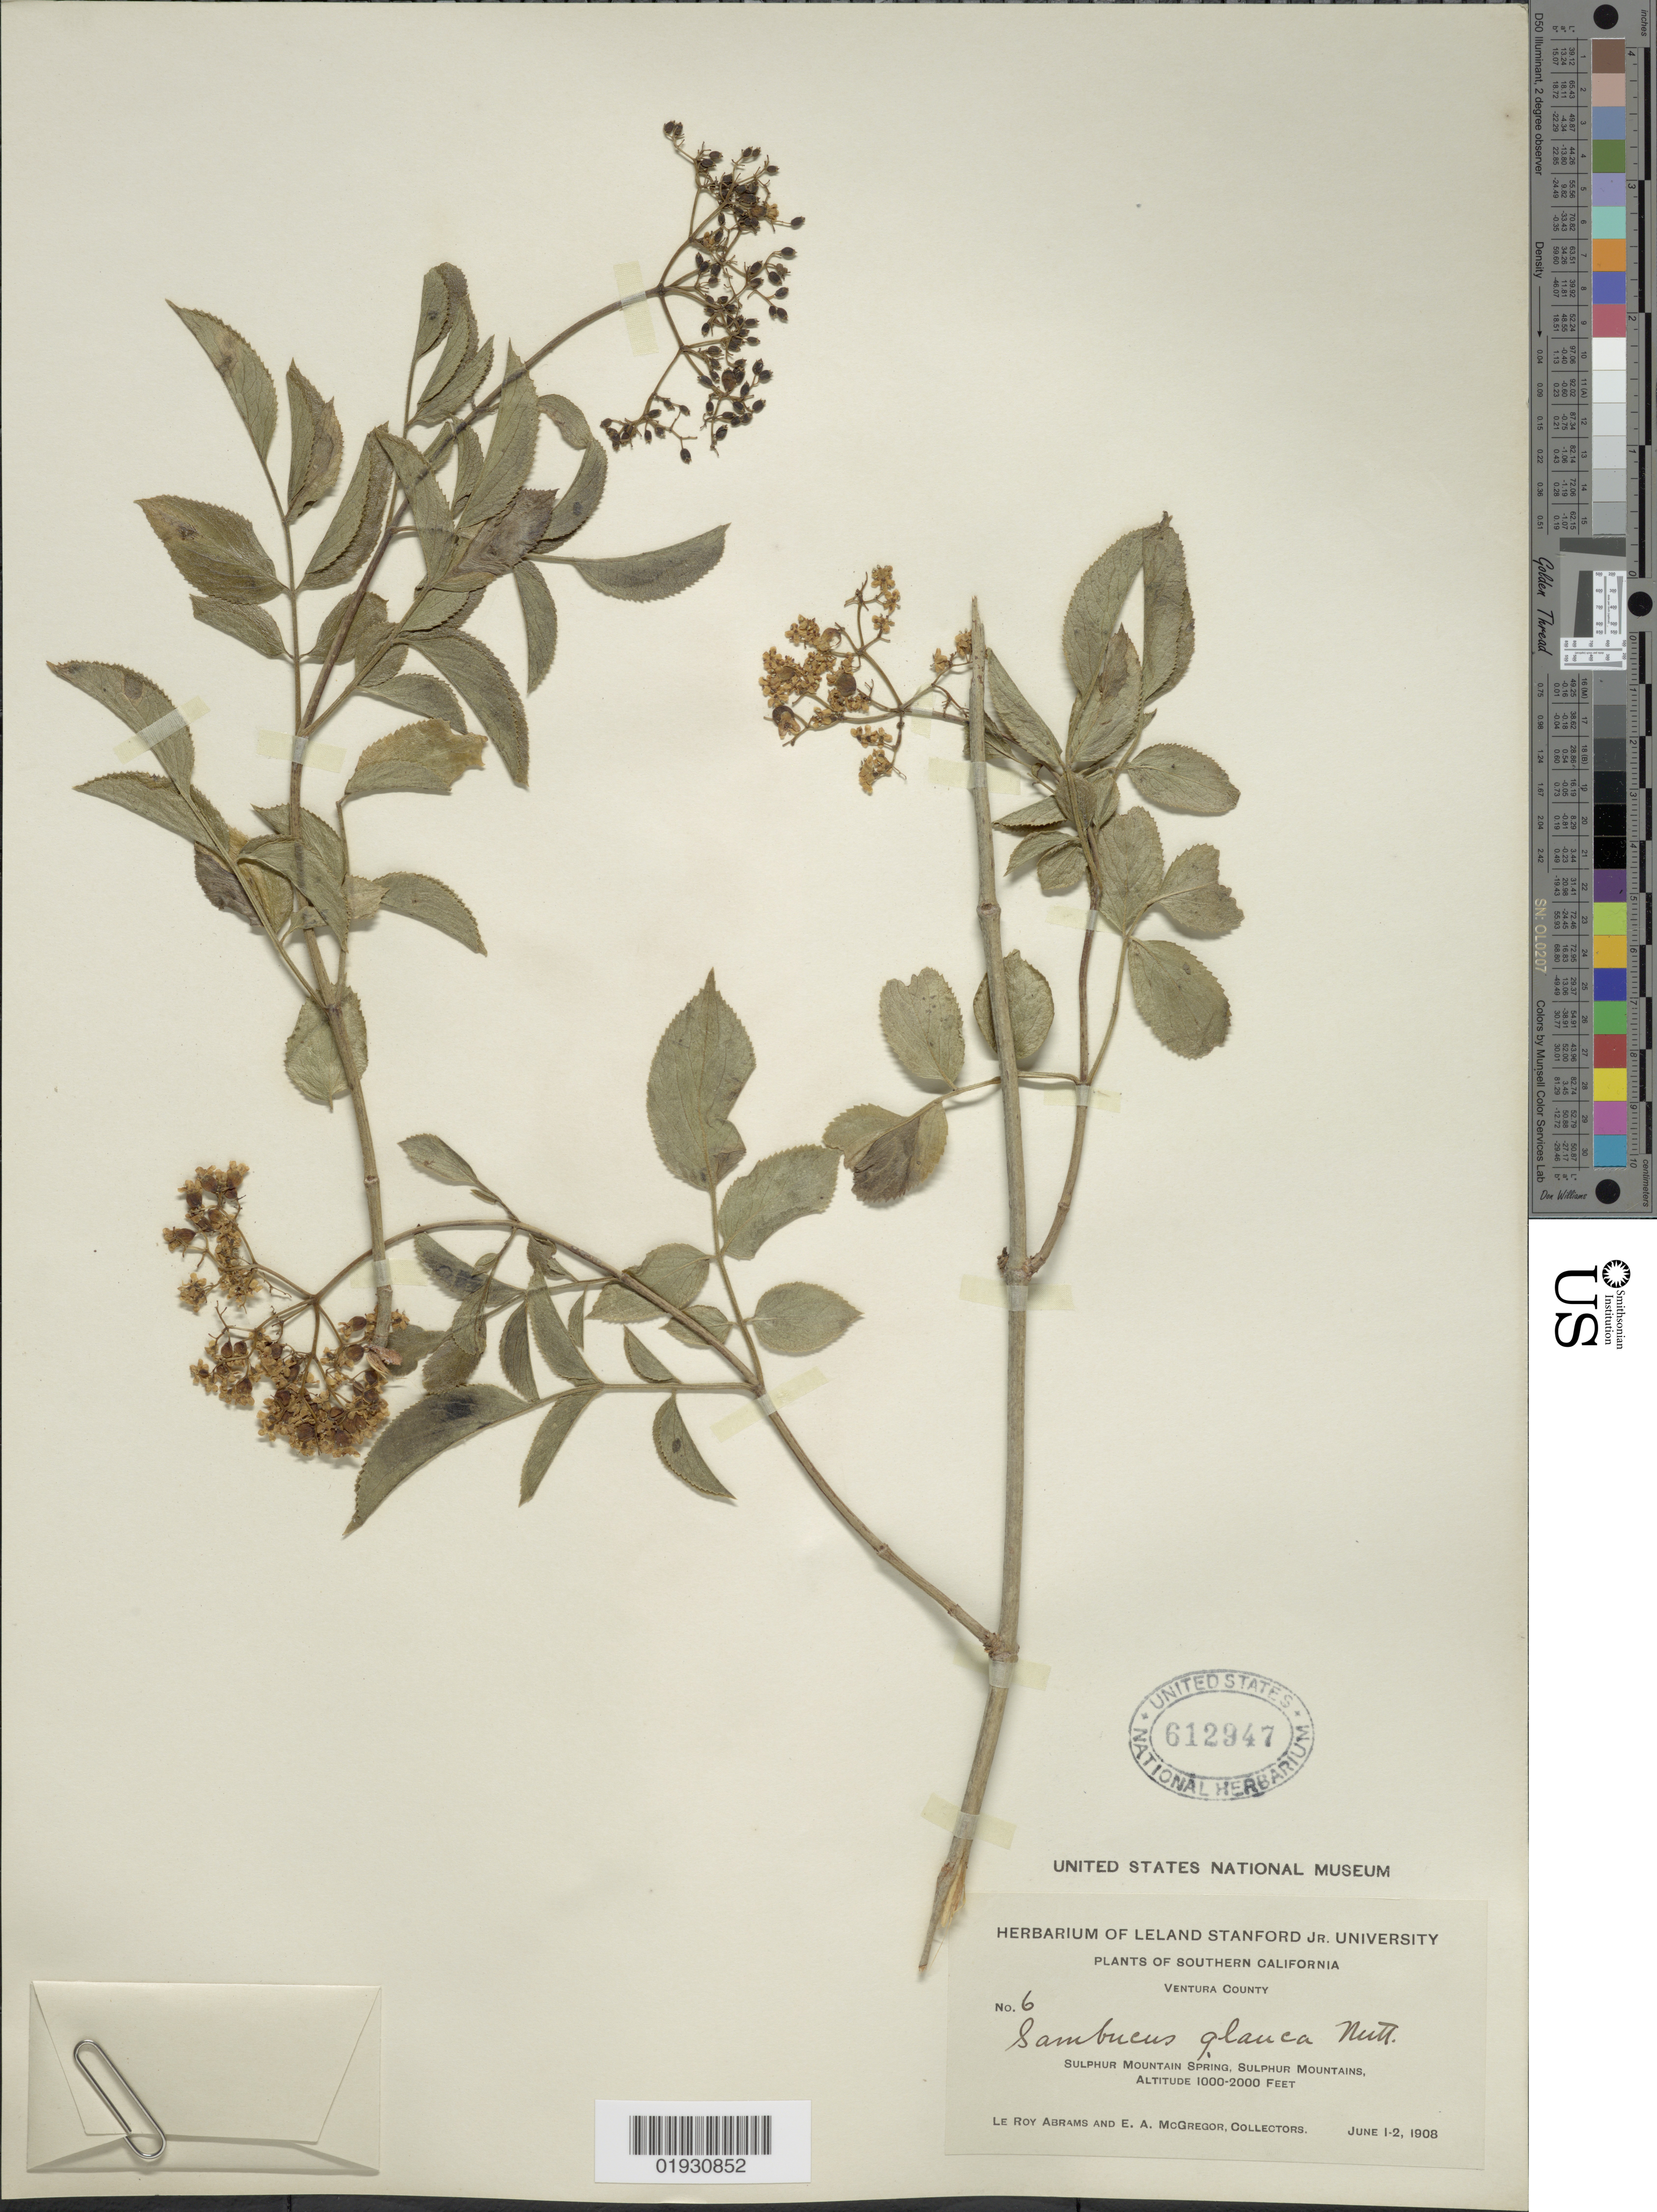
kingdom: Plantae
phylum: Tracheophyta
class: Magnoliopsida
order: Dipsacales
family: Viburnaceae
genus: Sambucus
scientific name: Sambucus cerulea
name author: Raf.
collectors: L. Abrams & E. A. McGregor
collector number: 6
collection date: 1908-06-01/1908-06-02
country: United States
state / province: California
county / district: Ventura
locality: Southern California. Ventura County. Sulphur Mountain Spring, Sulphur Mountains.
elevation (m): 305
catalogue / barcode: US 612947